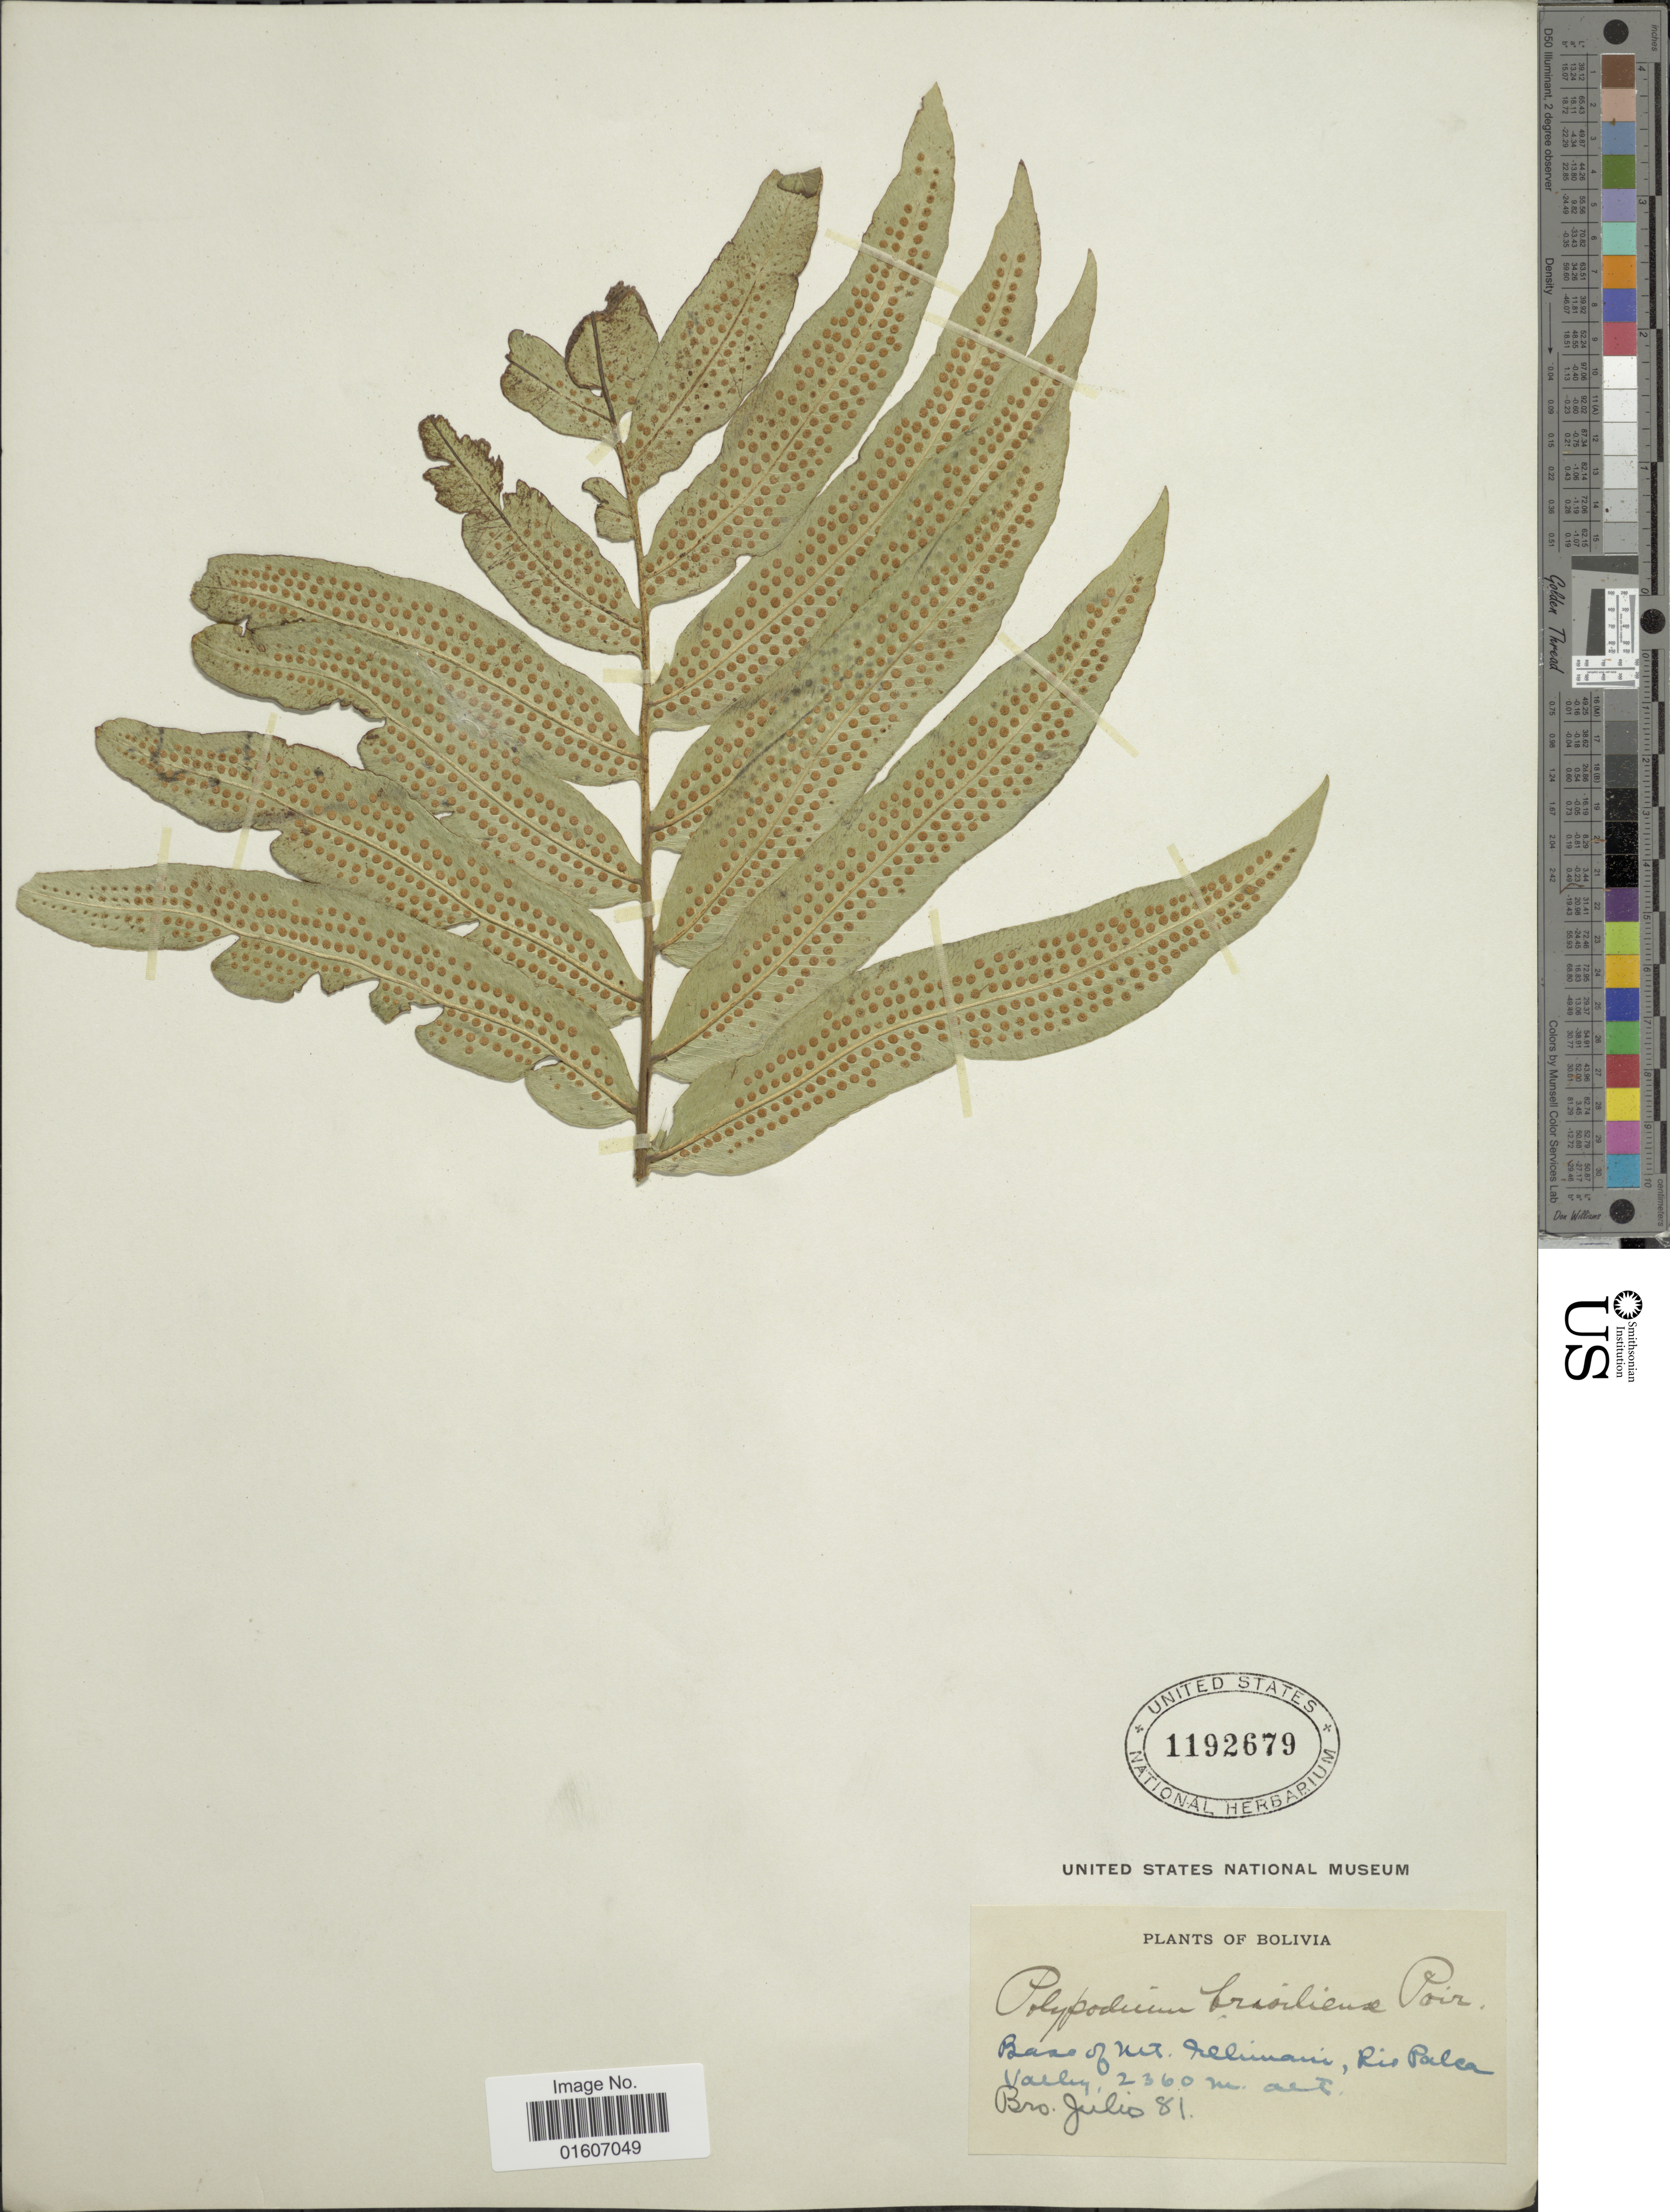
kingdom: Plantae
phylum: Tracheophyta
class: Polypodiopsida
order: Polypodiales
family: Polypodiaceae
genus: Serpocaulon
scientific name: Serpocaulon triseriale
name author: (Sw.) A.R. Sm.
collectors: Bro. Julio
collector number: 81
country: Bolivia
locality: Base of Mt Illumani, Rio Palca Valley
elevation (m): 2360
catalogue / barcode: US 1192679